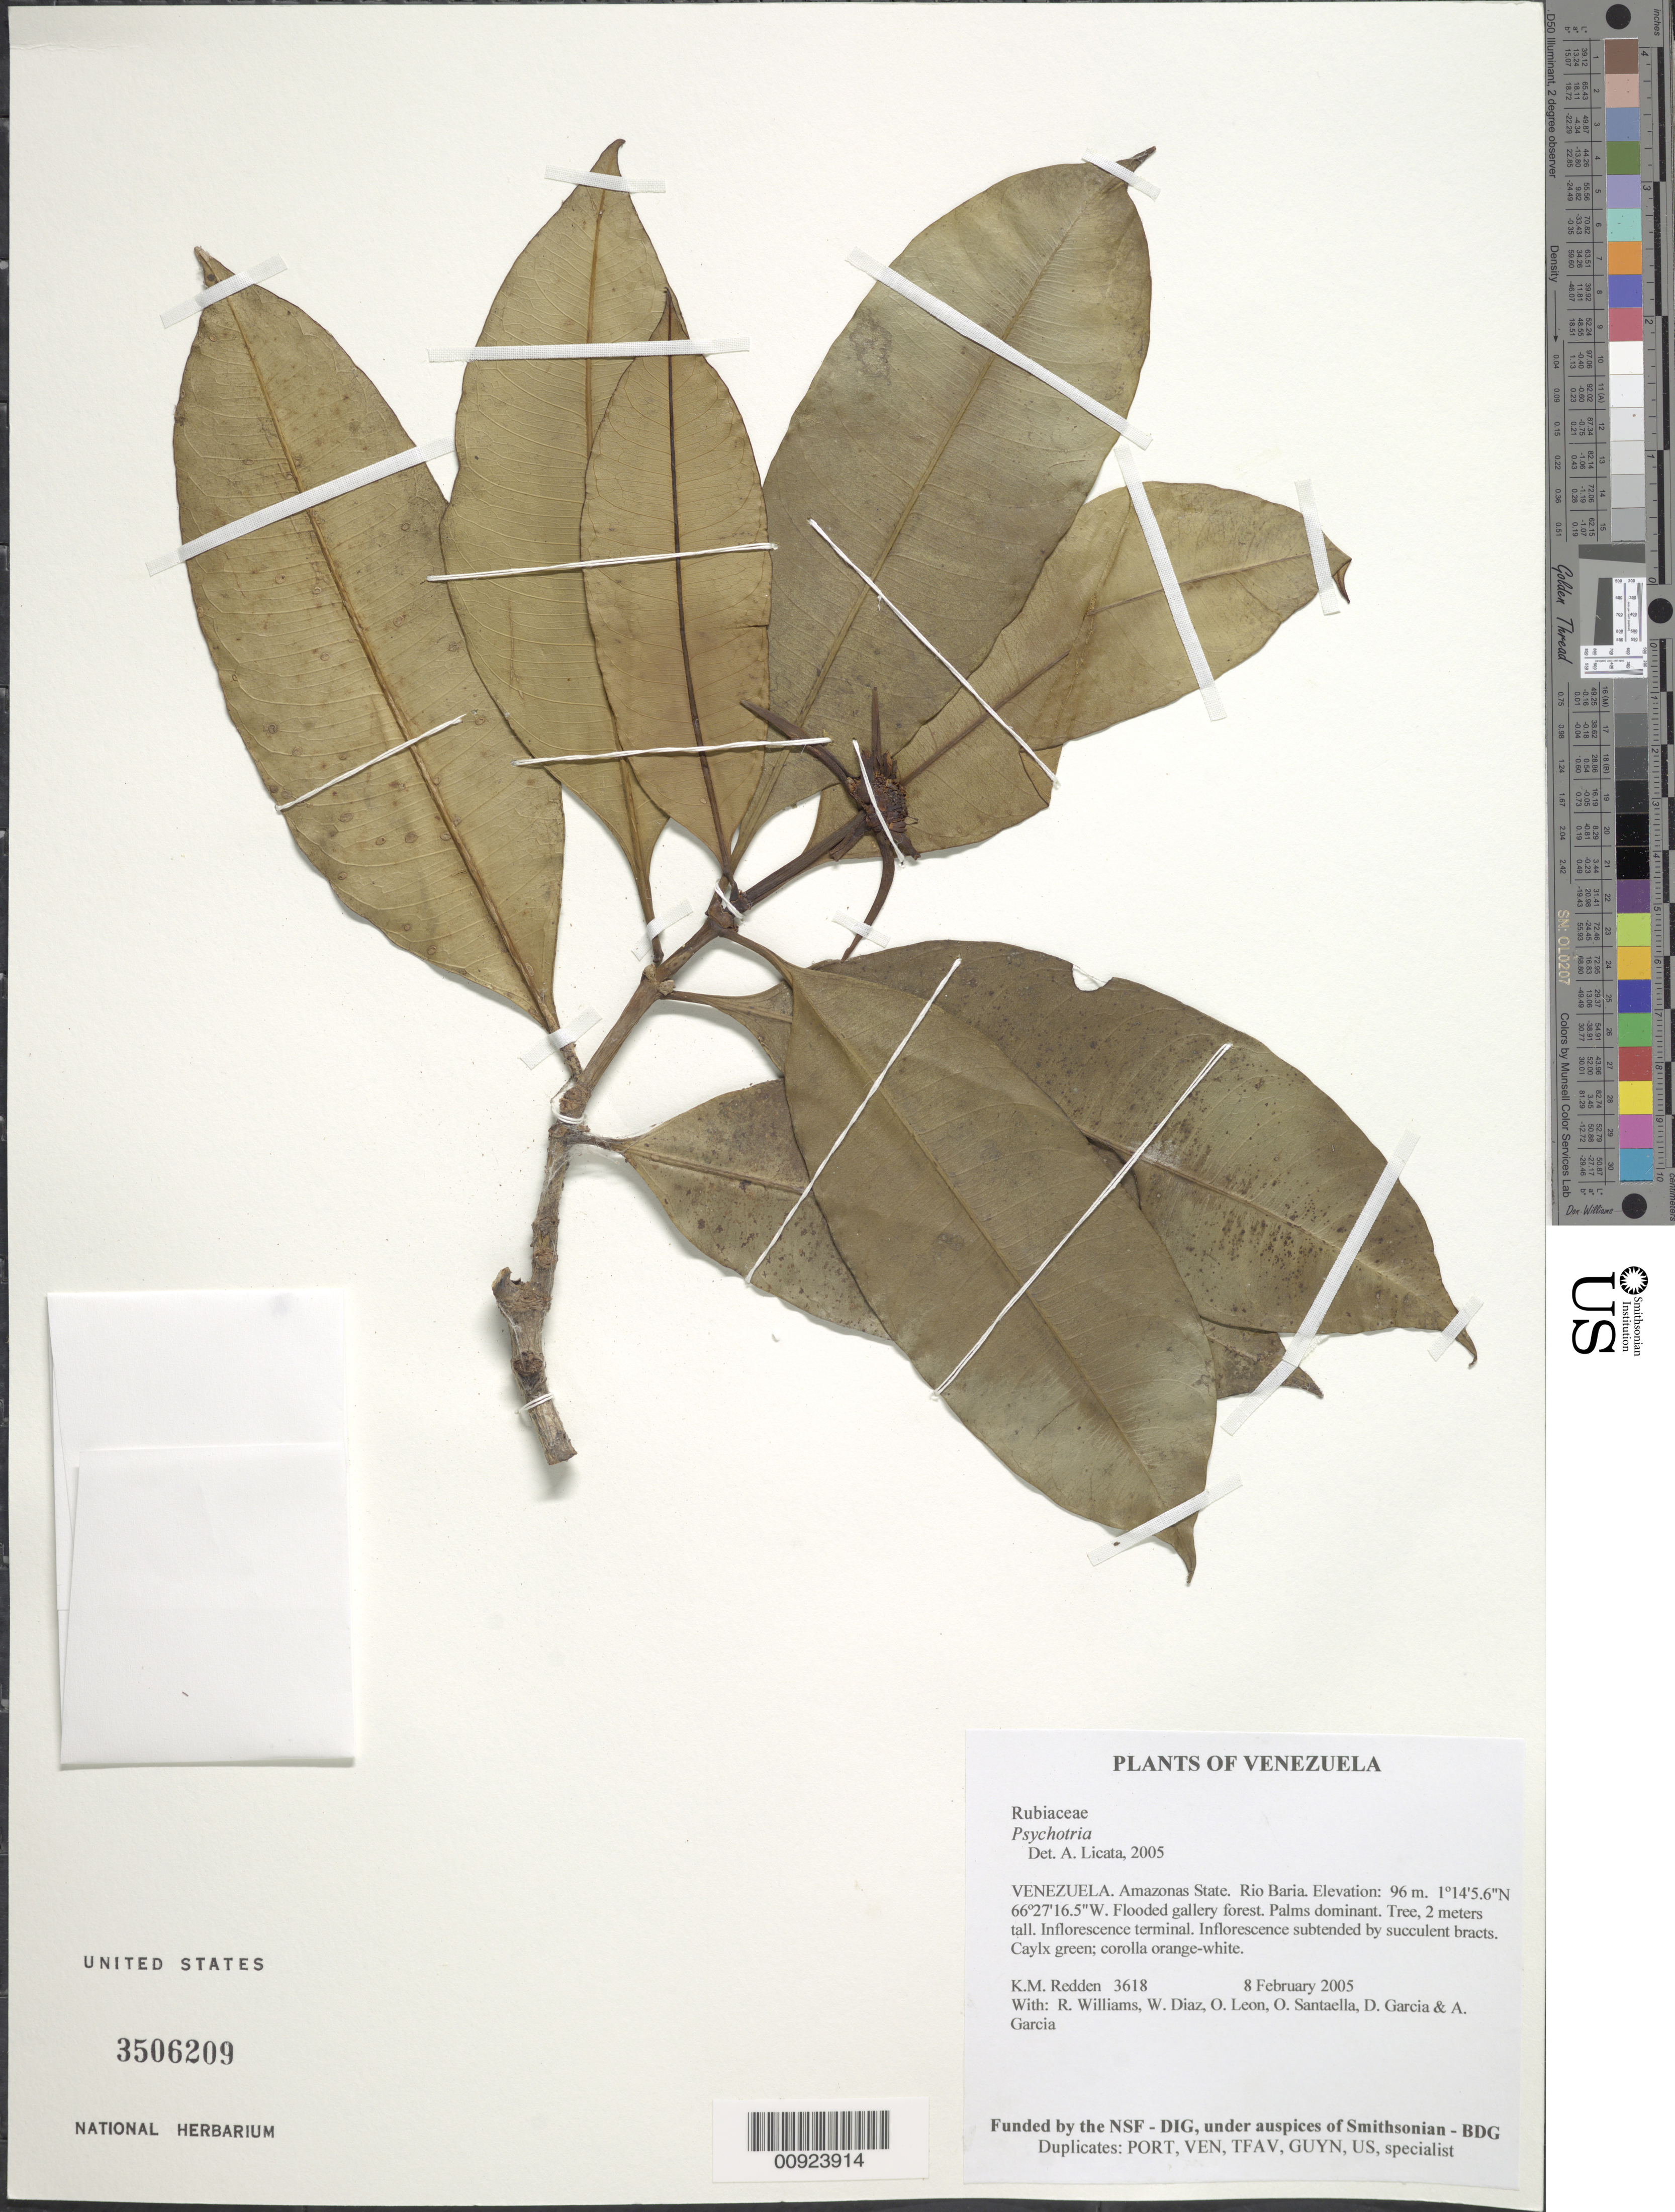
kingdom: Plantae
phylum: Tracheophyta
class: Magnoliopsida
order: Gentianales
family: Rubiaceae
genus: Psychotria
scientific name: Psychotria sp.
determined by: Licata, A., (PORT), Univ. Nac. Exp. de los Llanos Ezequiel Zamora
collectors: K. M. Redden, R. Williams, W. Díaz P., O. León, O. Santaella, D. Garcia & A. Garcia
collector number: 3618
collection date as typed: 8 February 2005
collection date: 2005-02-08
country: Venezuela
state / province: Amazonas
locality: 20 - Rio Baria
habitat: Flooded gallery forest. Palms dominant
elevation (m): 96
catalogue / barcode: US 3506209